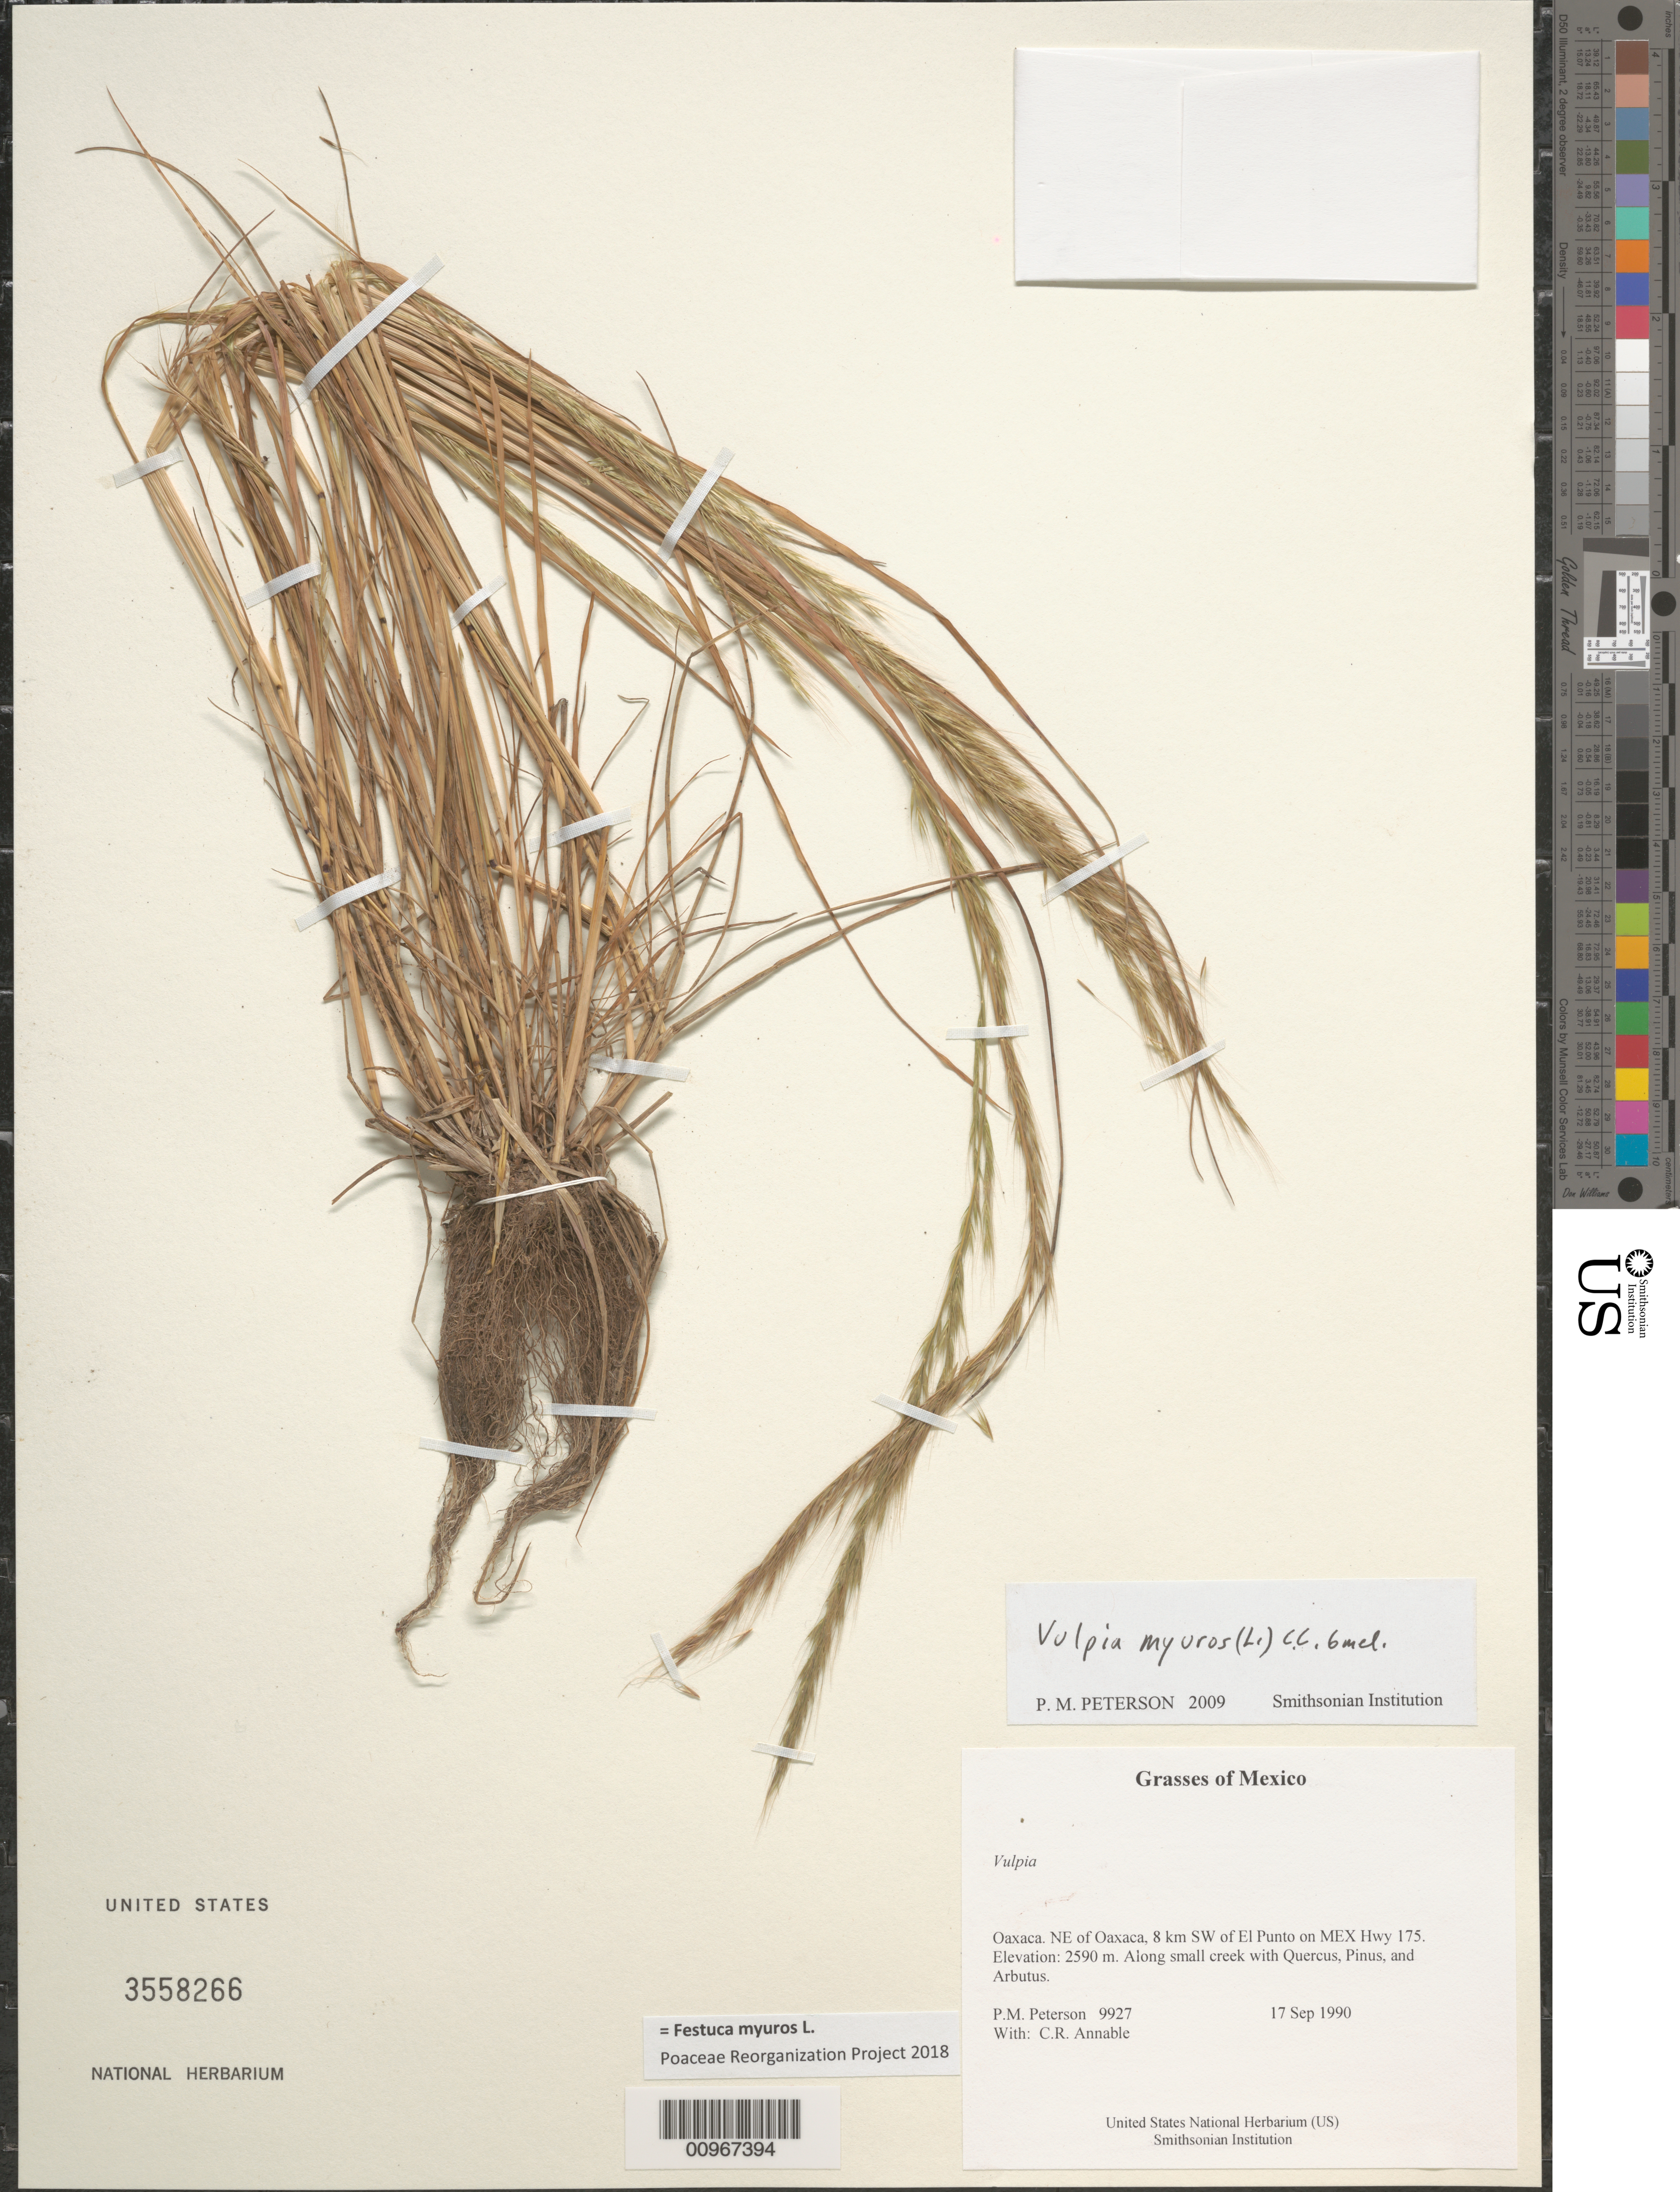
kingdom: Plantae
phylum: Tracheophyta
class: Liliopsida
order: Poales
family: Poaceae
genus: Festuca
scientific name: Festuca myuros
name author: L.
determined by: Poaceae Reorganization Project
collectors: P. M. Peterson & C. R. Annable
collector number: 09927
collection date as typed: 17 Sep 1990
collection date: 1990-09-17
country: Mexico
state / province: Oaxaca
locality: NE of Oaxaca, 8 km SW of El Punto on MEX Hwy 175.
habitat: Along small creek with Quercus, Pinus, and Arbutus.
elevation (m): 2590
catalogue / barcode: US 3558266